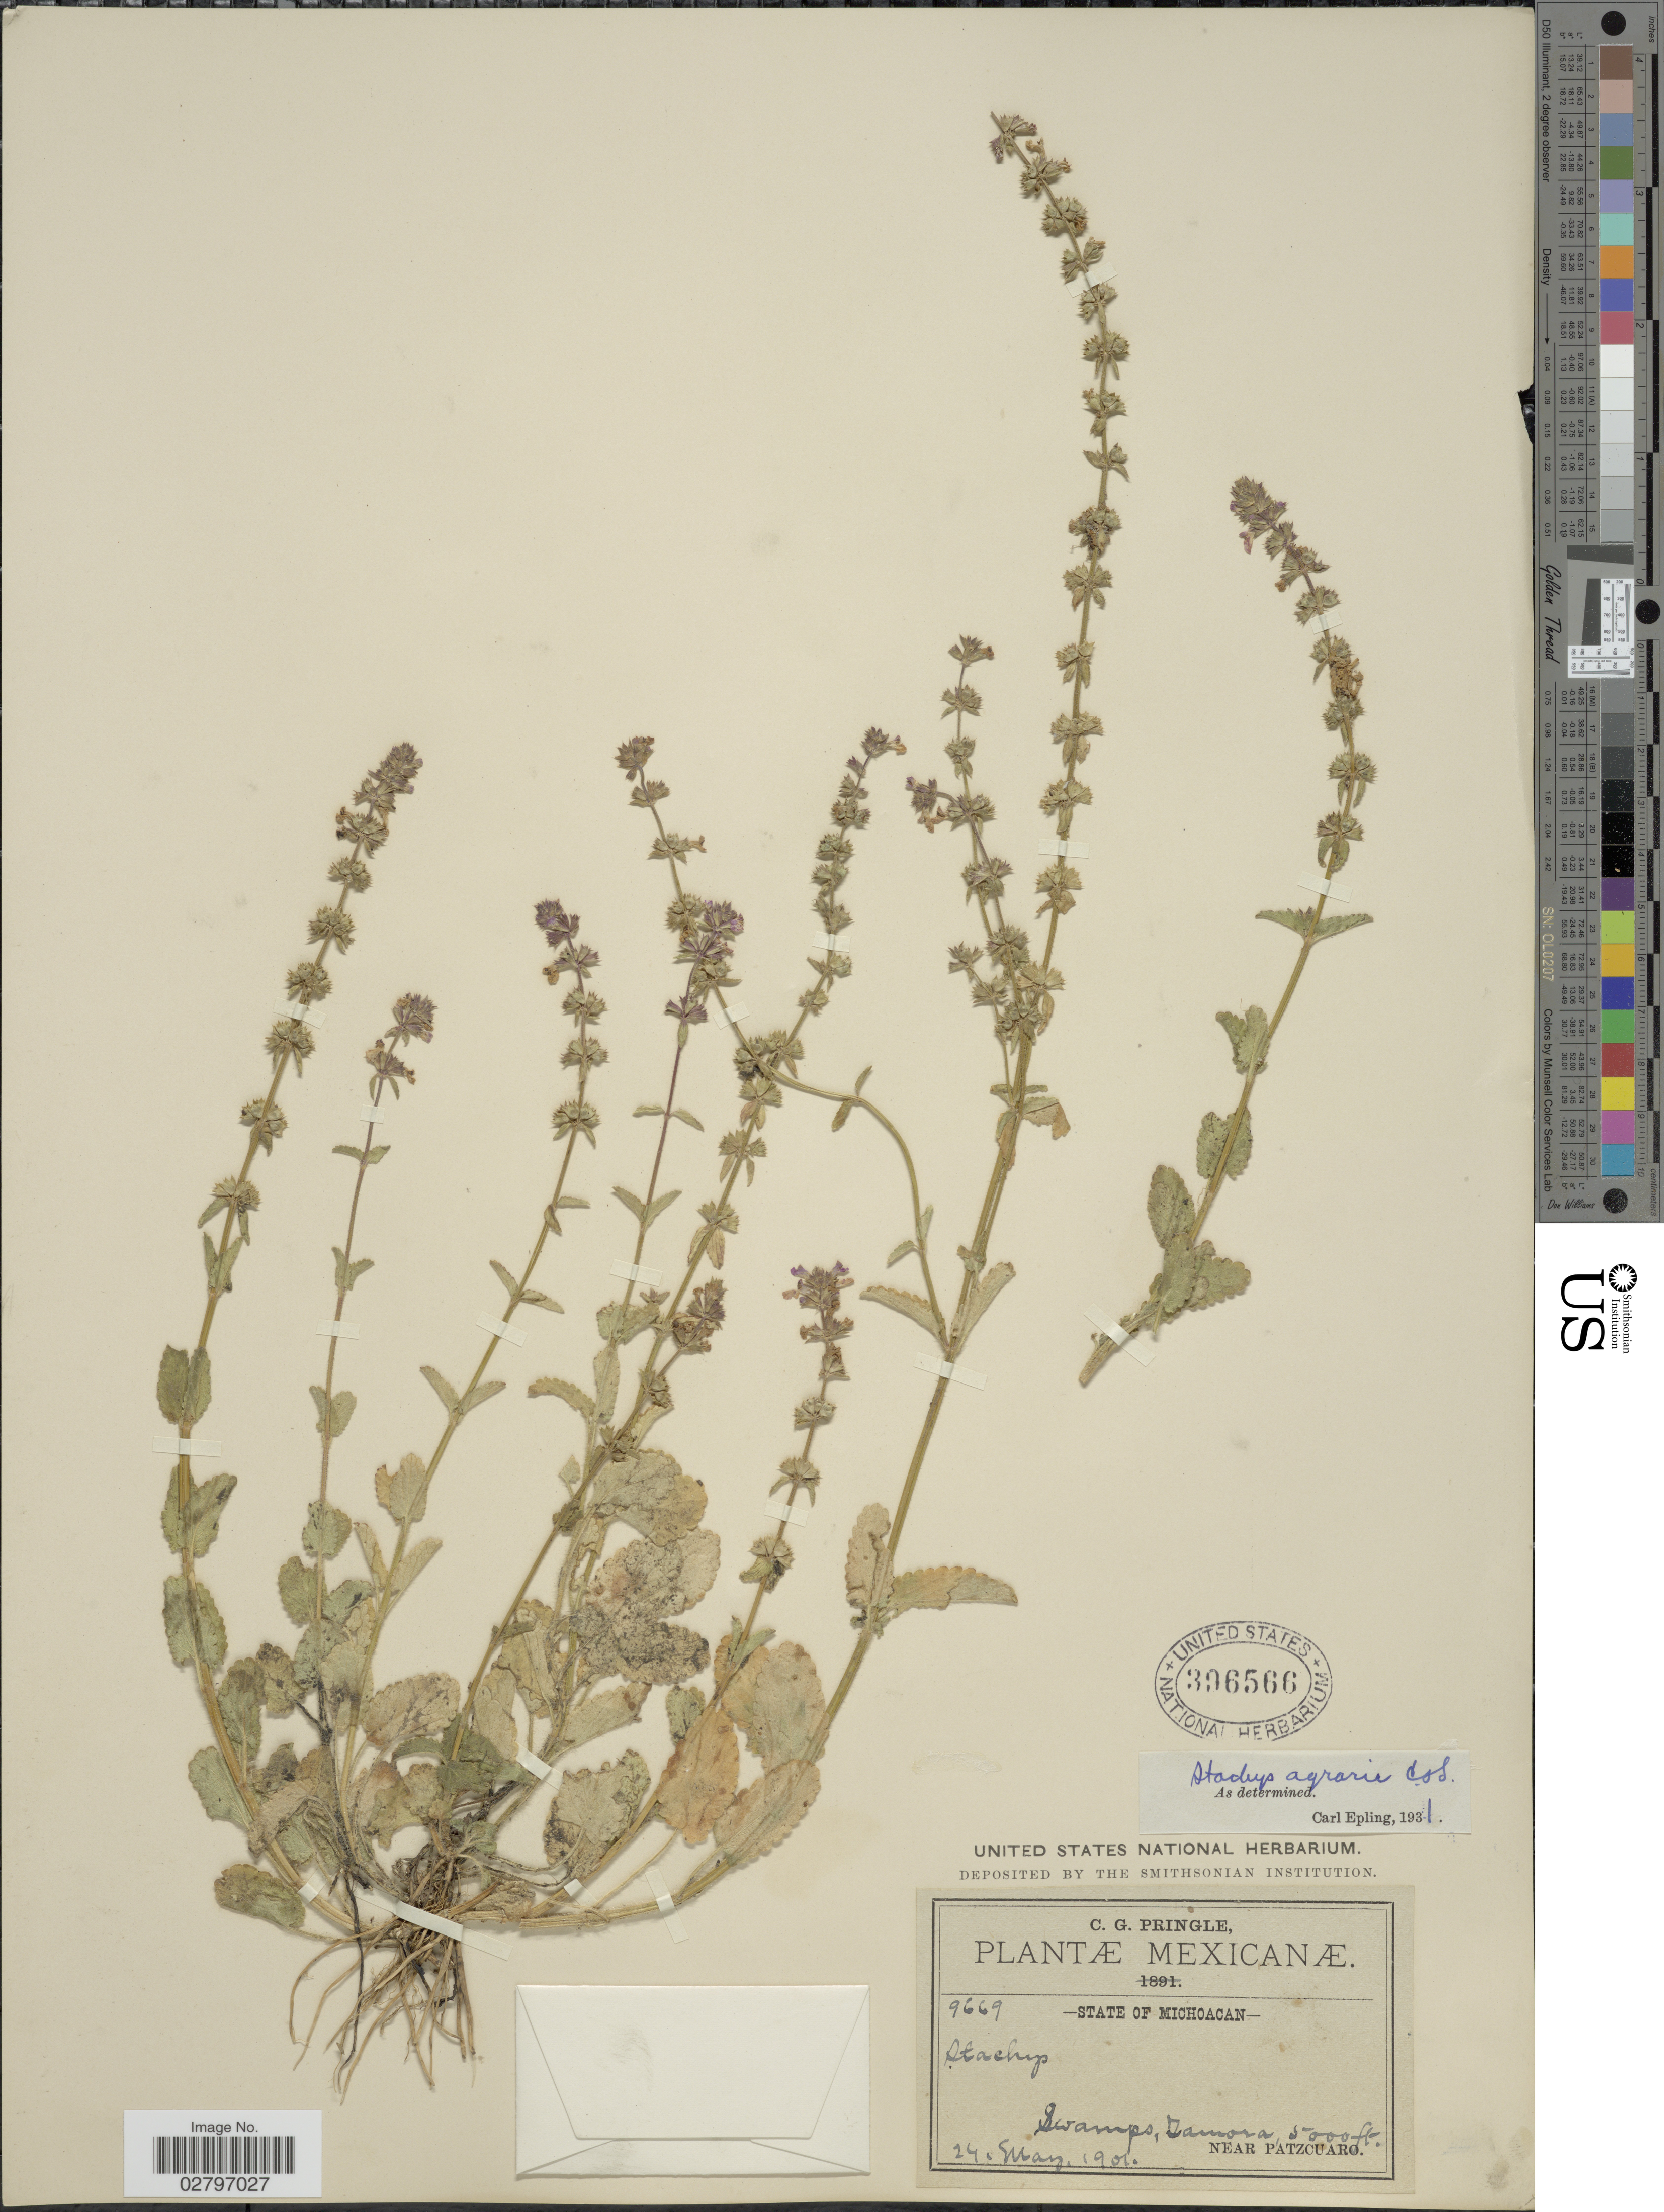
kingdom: Plantae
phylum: Tracheophyta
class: Magnoliopsida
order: Lamiales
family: Lamiaceae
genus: Stachys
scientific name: Stachys agraria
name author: Schltdl. & Cham.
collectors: C. G. Pringle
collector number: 9669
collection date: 1901-05-24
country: Mexico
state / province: Michoacán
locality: State of Michoacan, Swamps, Zamora, Near Patzcuaro.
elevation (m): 1524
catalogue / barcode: US 396566